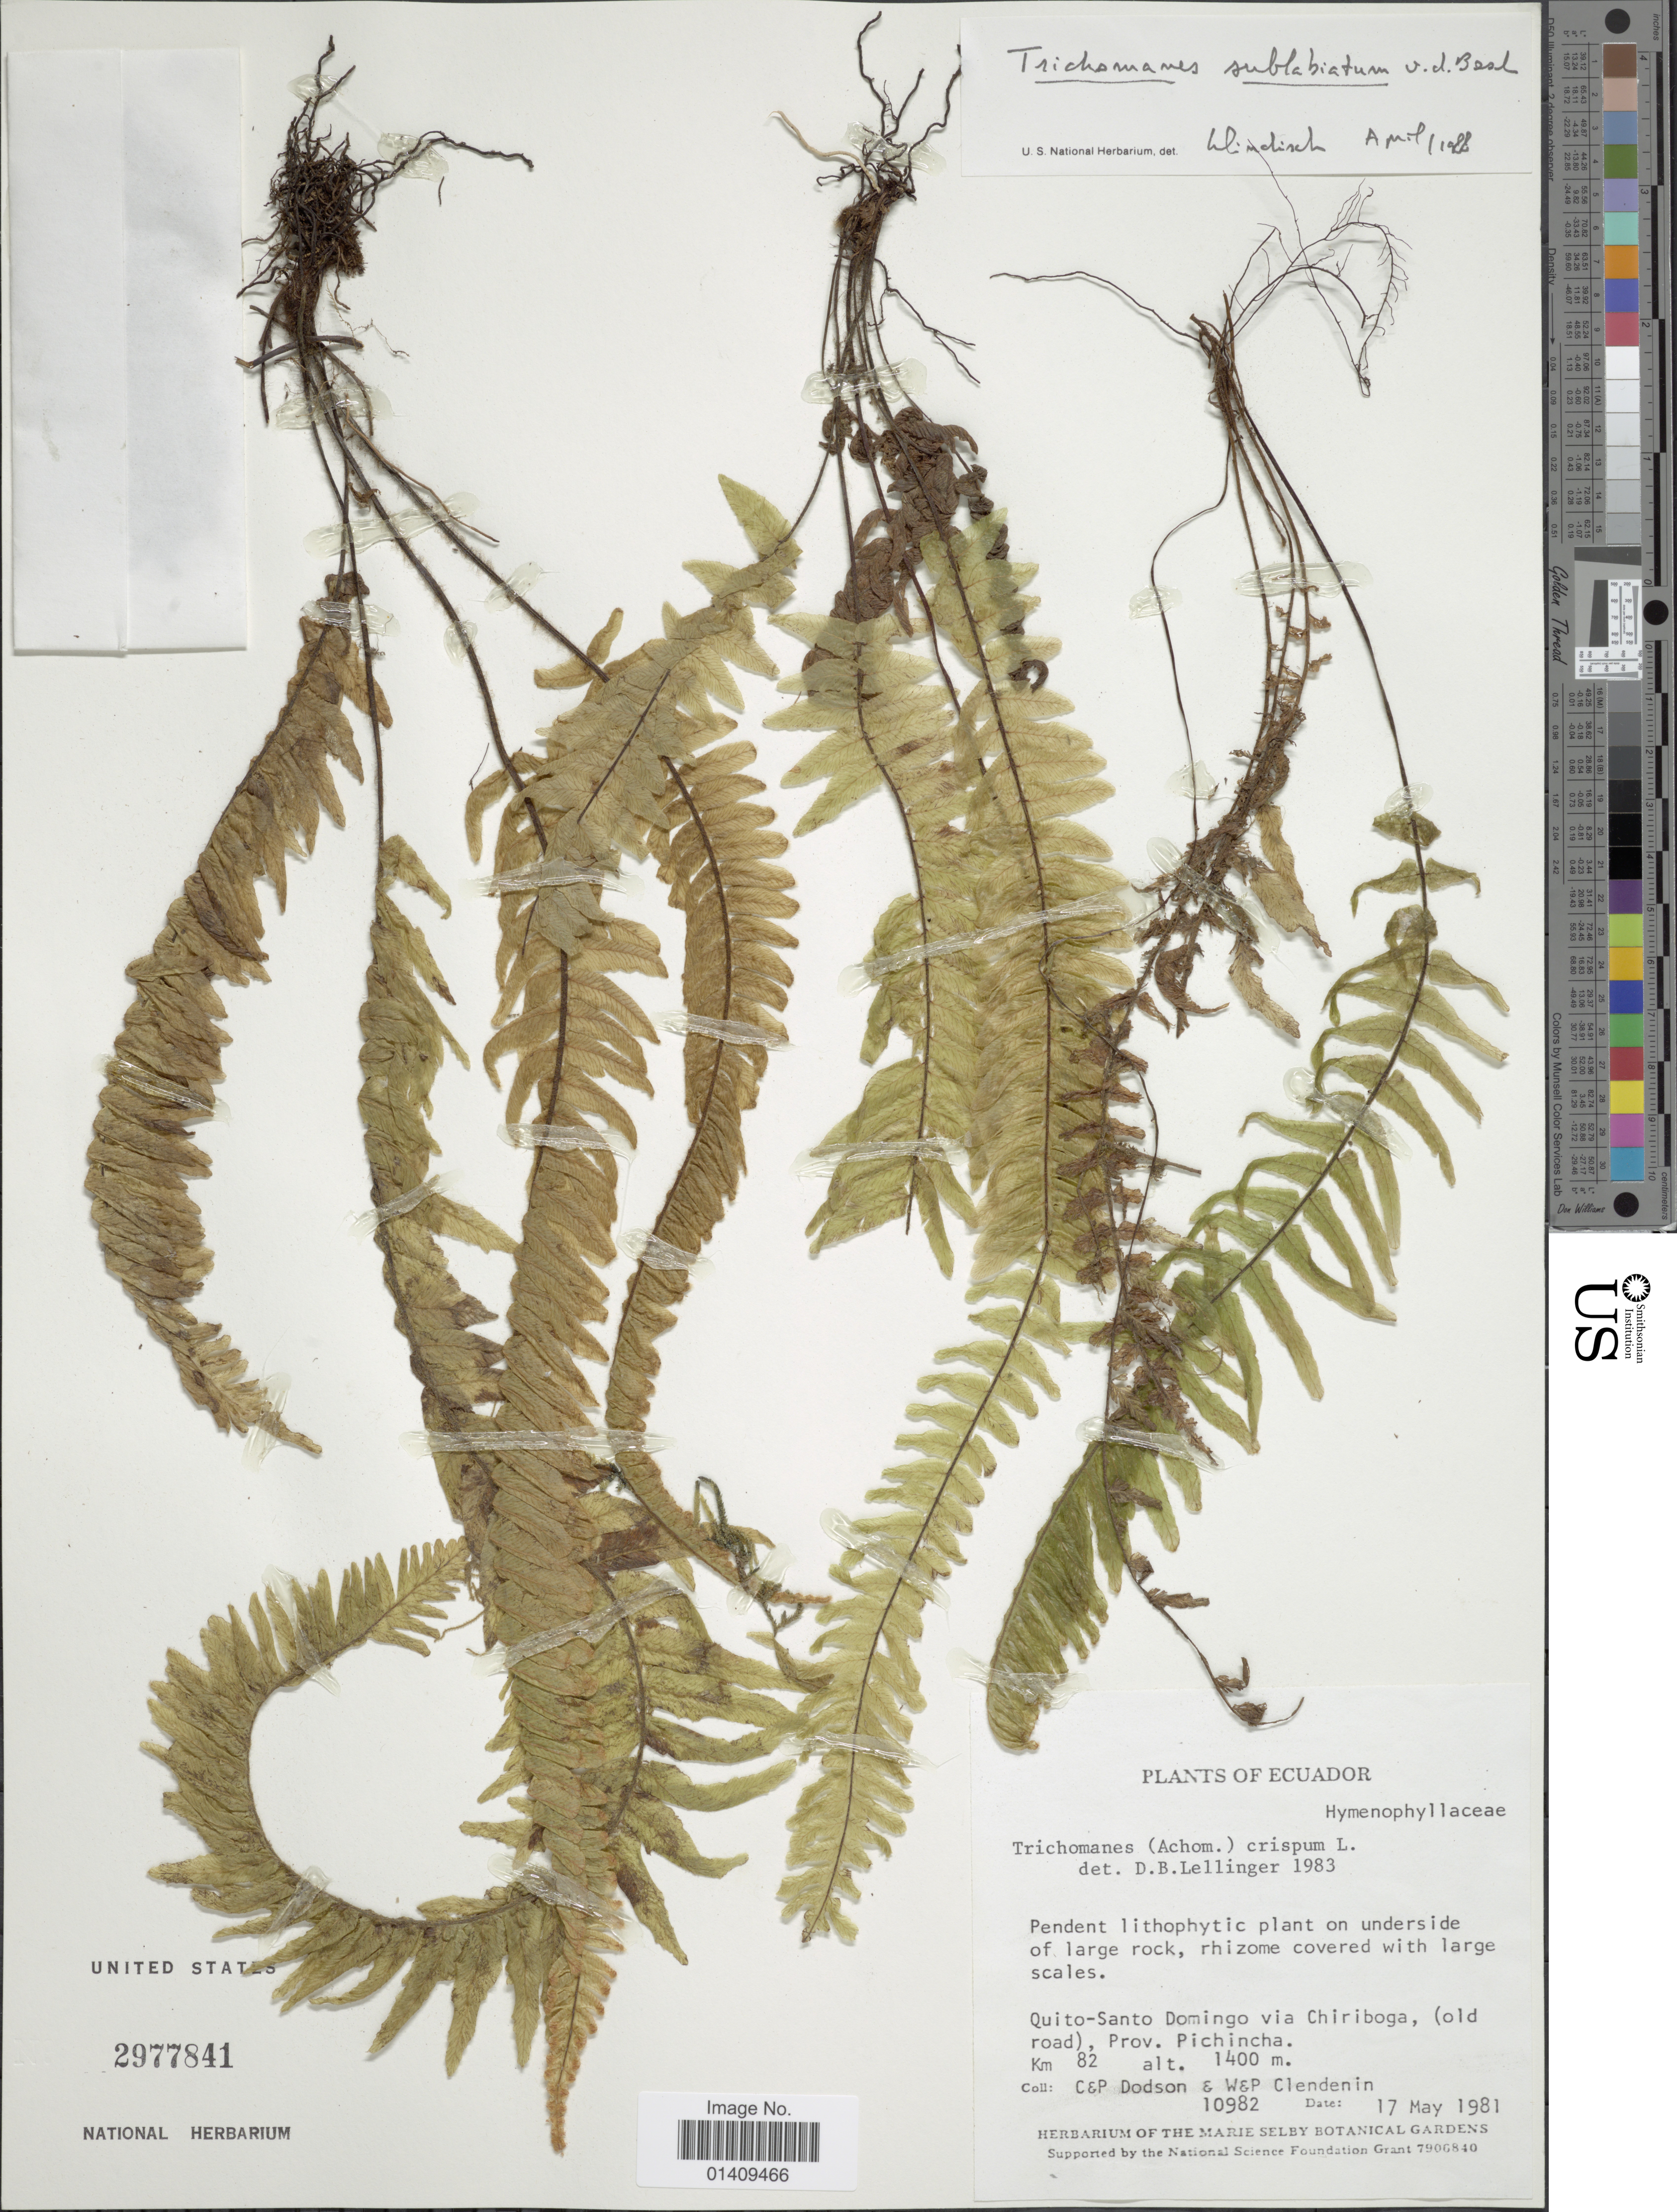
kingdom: Plantae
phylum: Tracheophyta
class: Polypodiopsida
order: Hymenophyllales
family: Hymenophyllaceae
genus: Trichomanes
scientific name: Trichomanes sublabiatum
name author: Bosch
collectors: C. Dodson, P. M. Dodson, W. Clendenin & P. Clendenin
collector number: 10982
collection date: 1981-05-17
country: Ecuador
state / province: Pichincha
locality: Quito Santo Domingo via Chiriboga old road prov. Pichincha km 82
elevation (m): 1400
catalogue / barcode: US 2977841